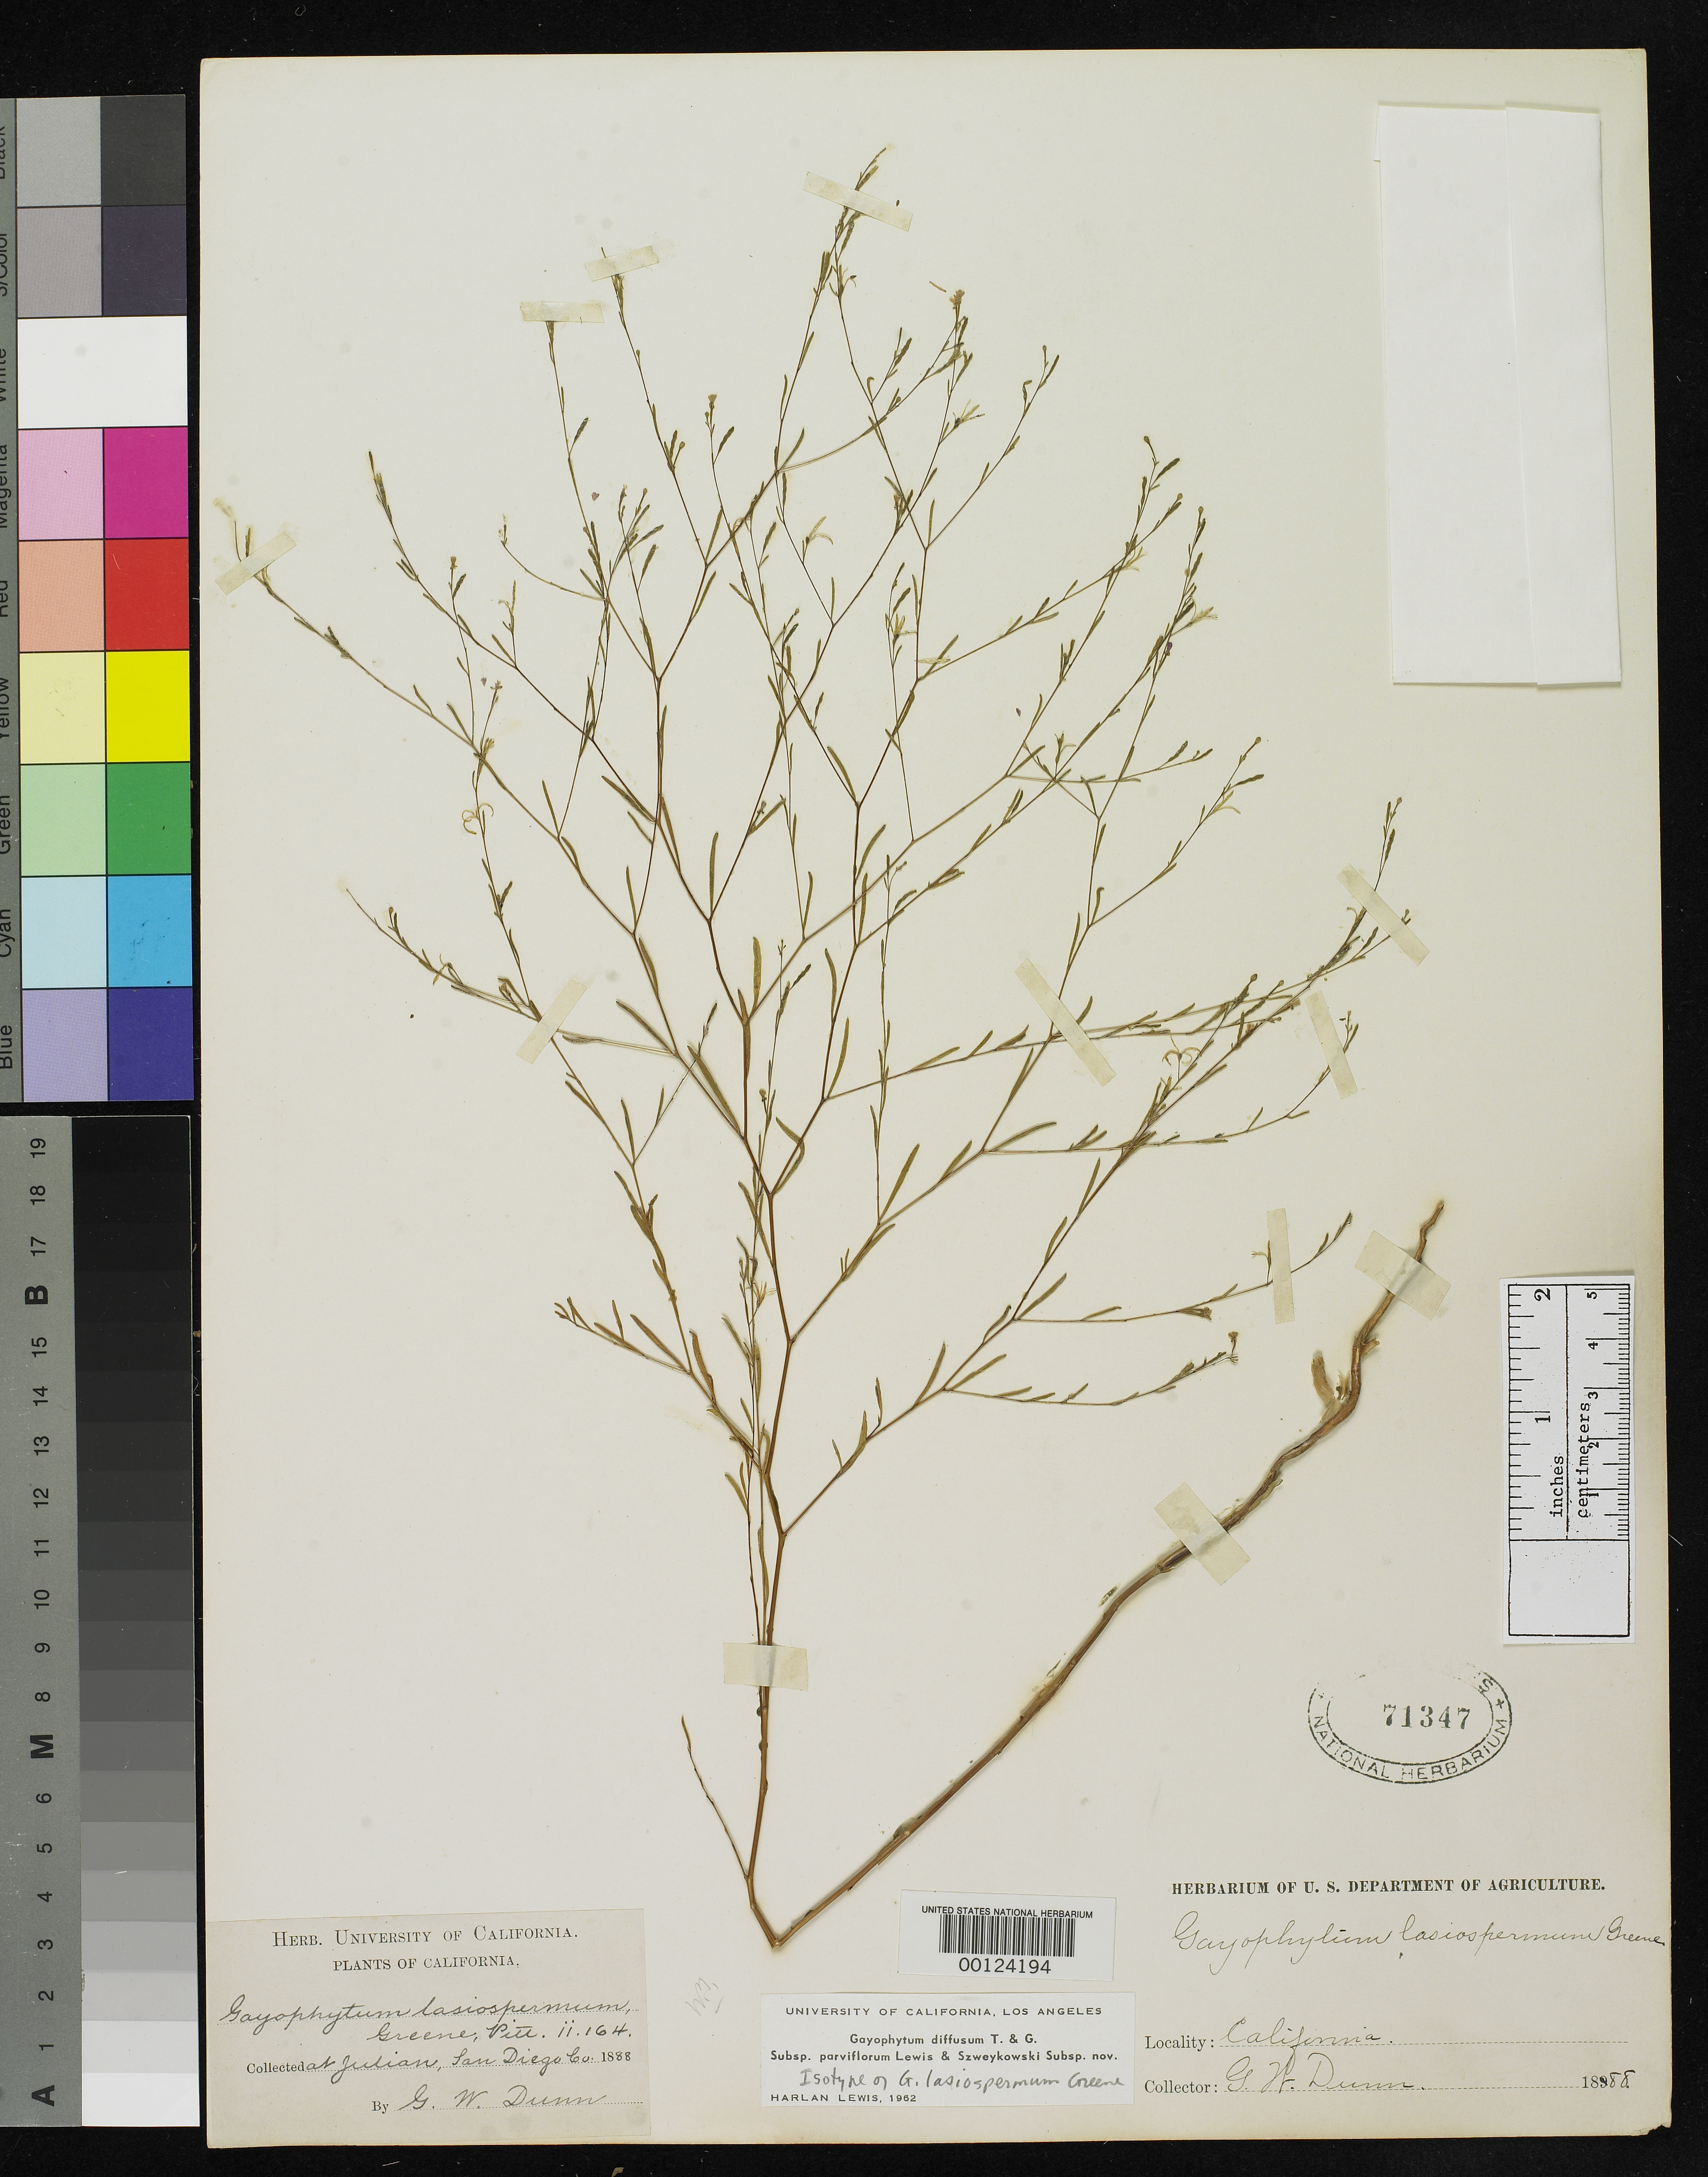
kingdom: Plantae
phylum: Tracheophyta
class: Magnoliopsida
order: Myrtales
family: Onagraceae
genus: Gayophytum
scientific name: Gayophytum lasiospermum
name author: Greene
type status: Isotype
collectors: G. W.Dunn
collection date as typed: Aug 1888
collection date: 1888-08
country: United States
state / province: California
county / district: San Diego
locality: Julian.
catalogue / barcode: US 71347